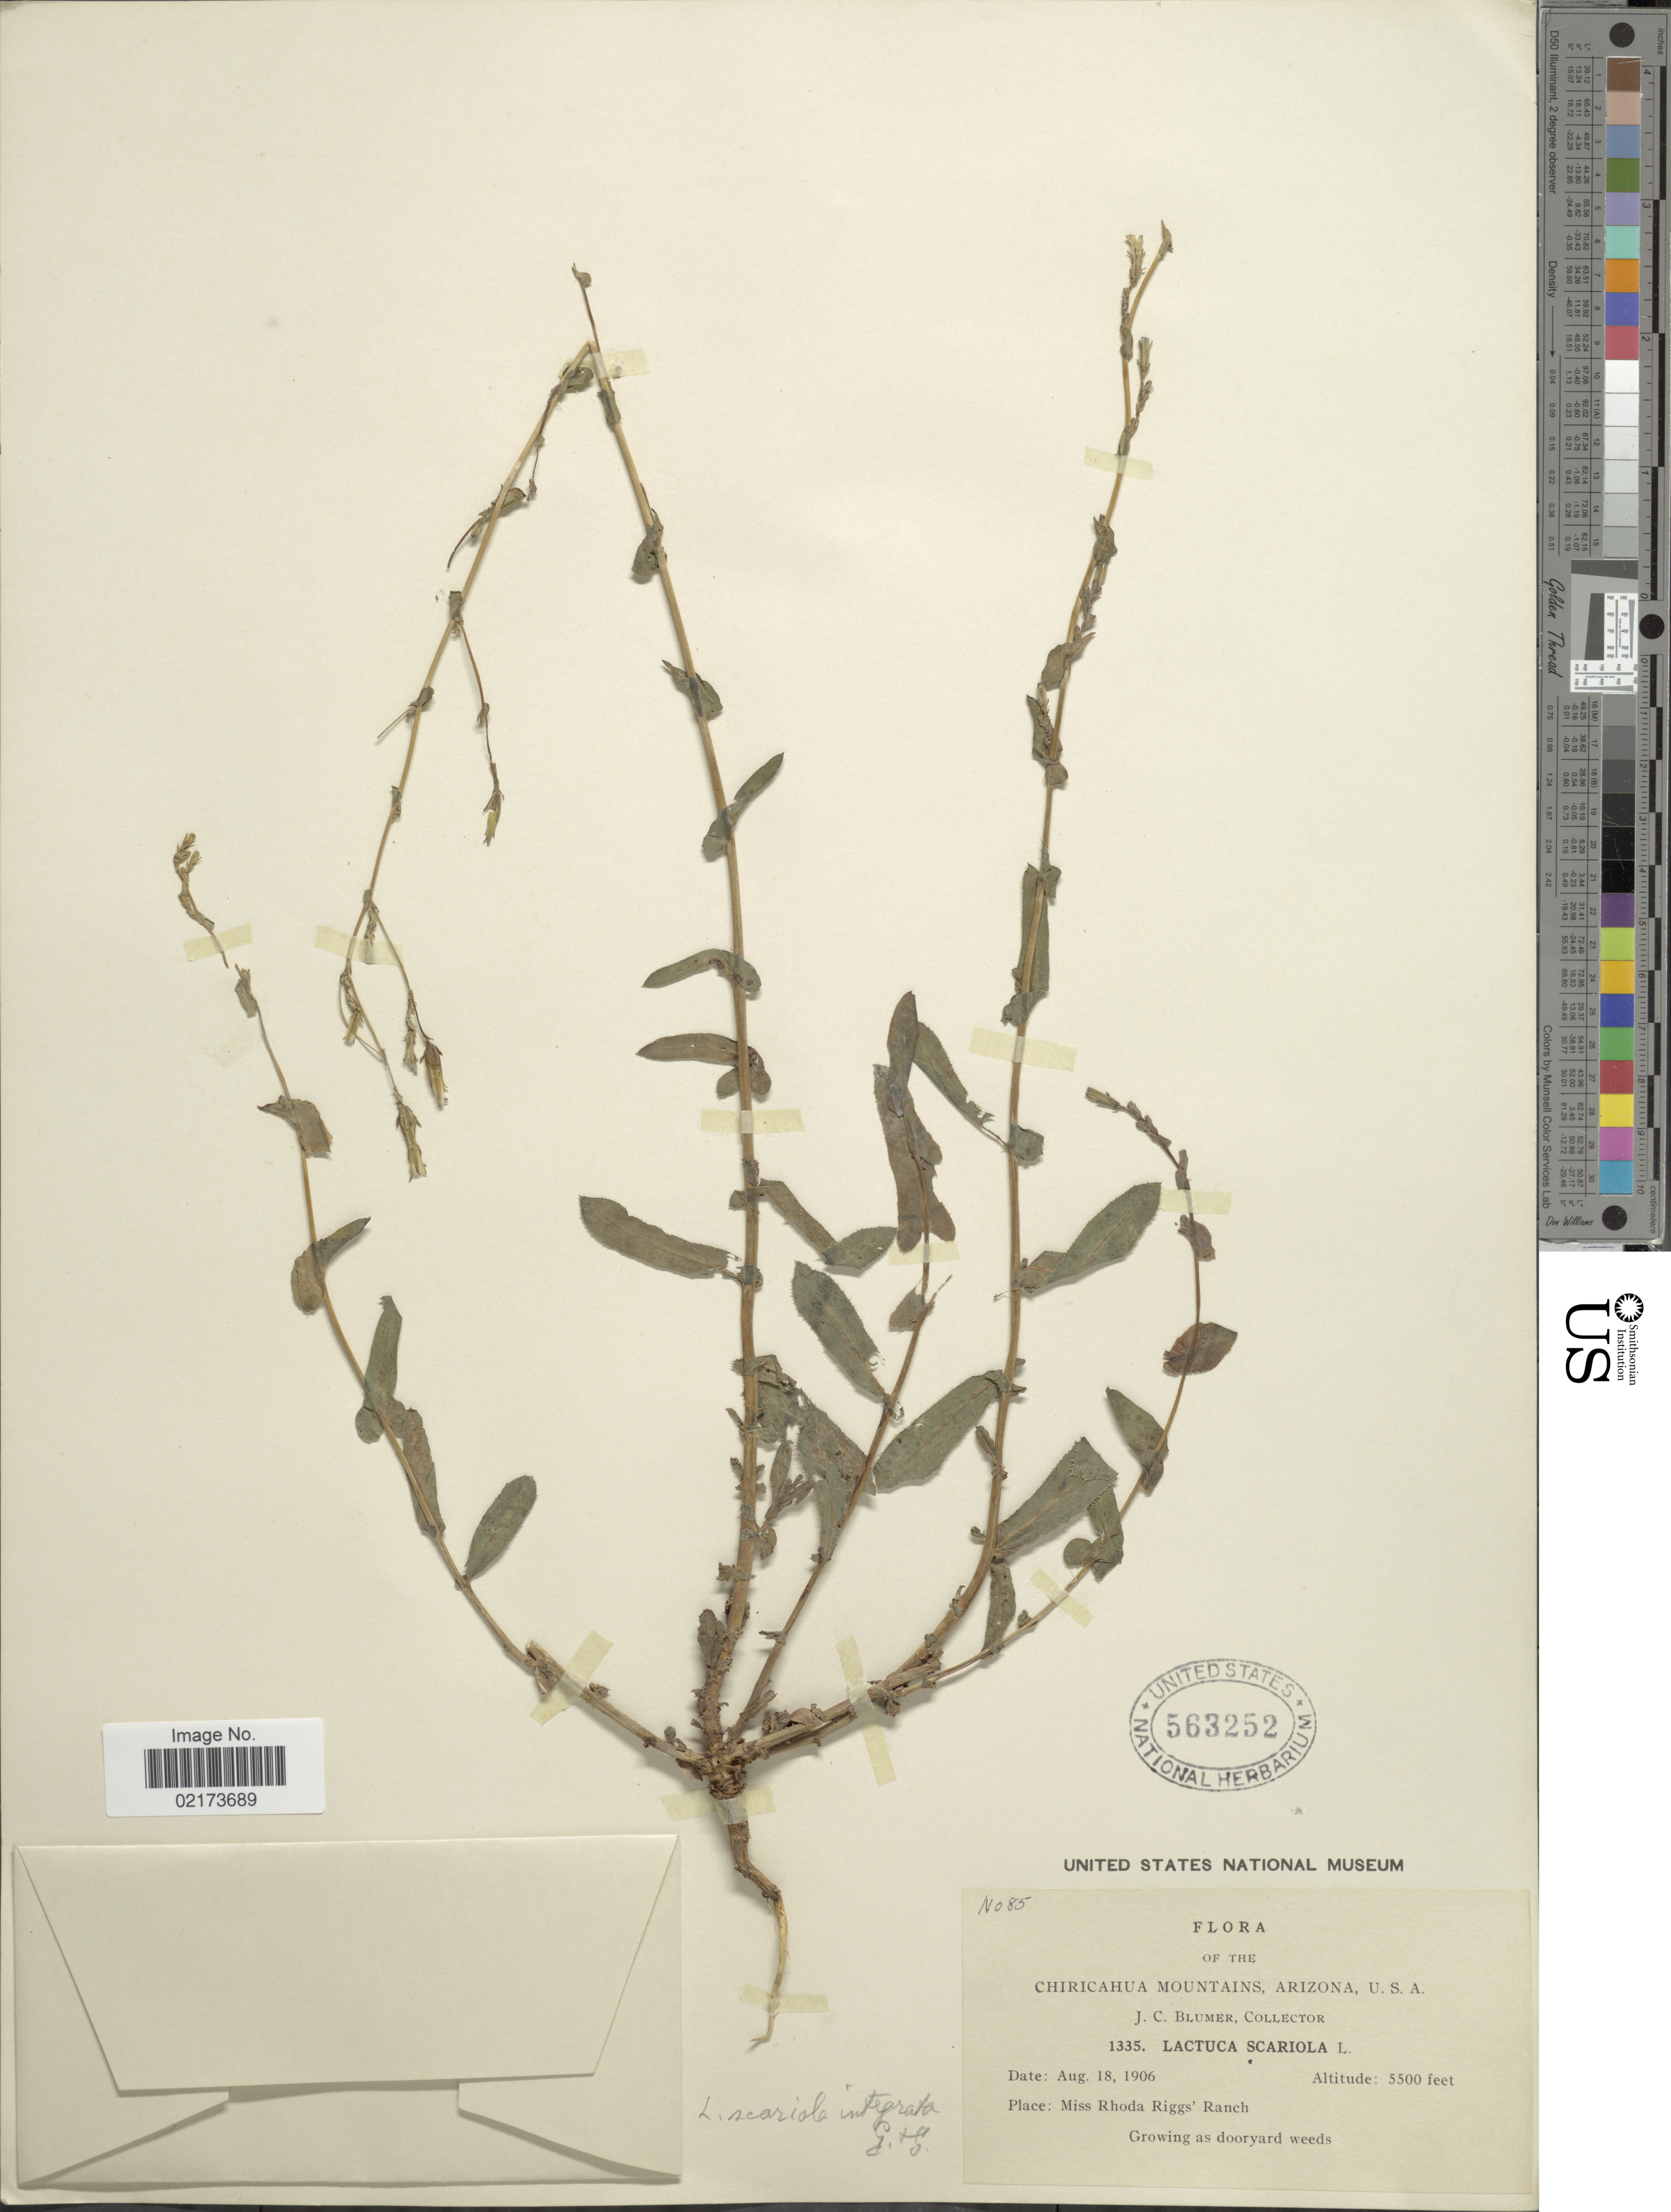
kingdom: Plantae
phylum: Tracheophyta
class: Magnoliopsida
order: Asterales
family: Asteraceae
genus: Lactuca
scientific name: Lactuca serriola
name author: L.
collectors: J. C. Blumer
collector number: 1335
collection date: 1906-08-18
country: United States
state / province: Arizona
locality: Chiricahua Mountains, U.S.A., Miss Rhoda Rigg's Ranch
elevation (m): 1676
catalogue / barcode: US 563252